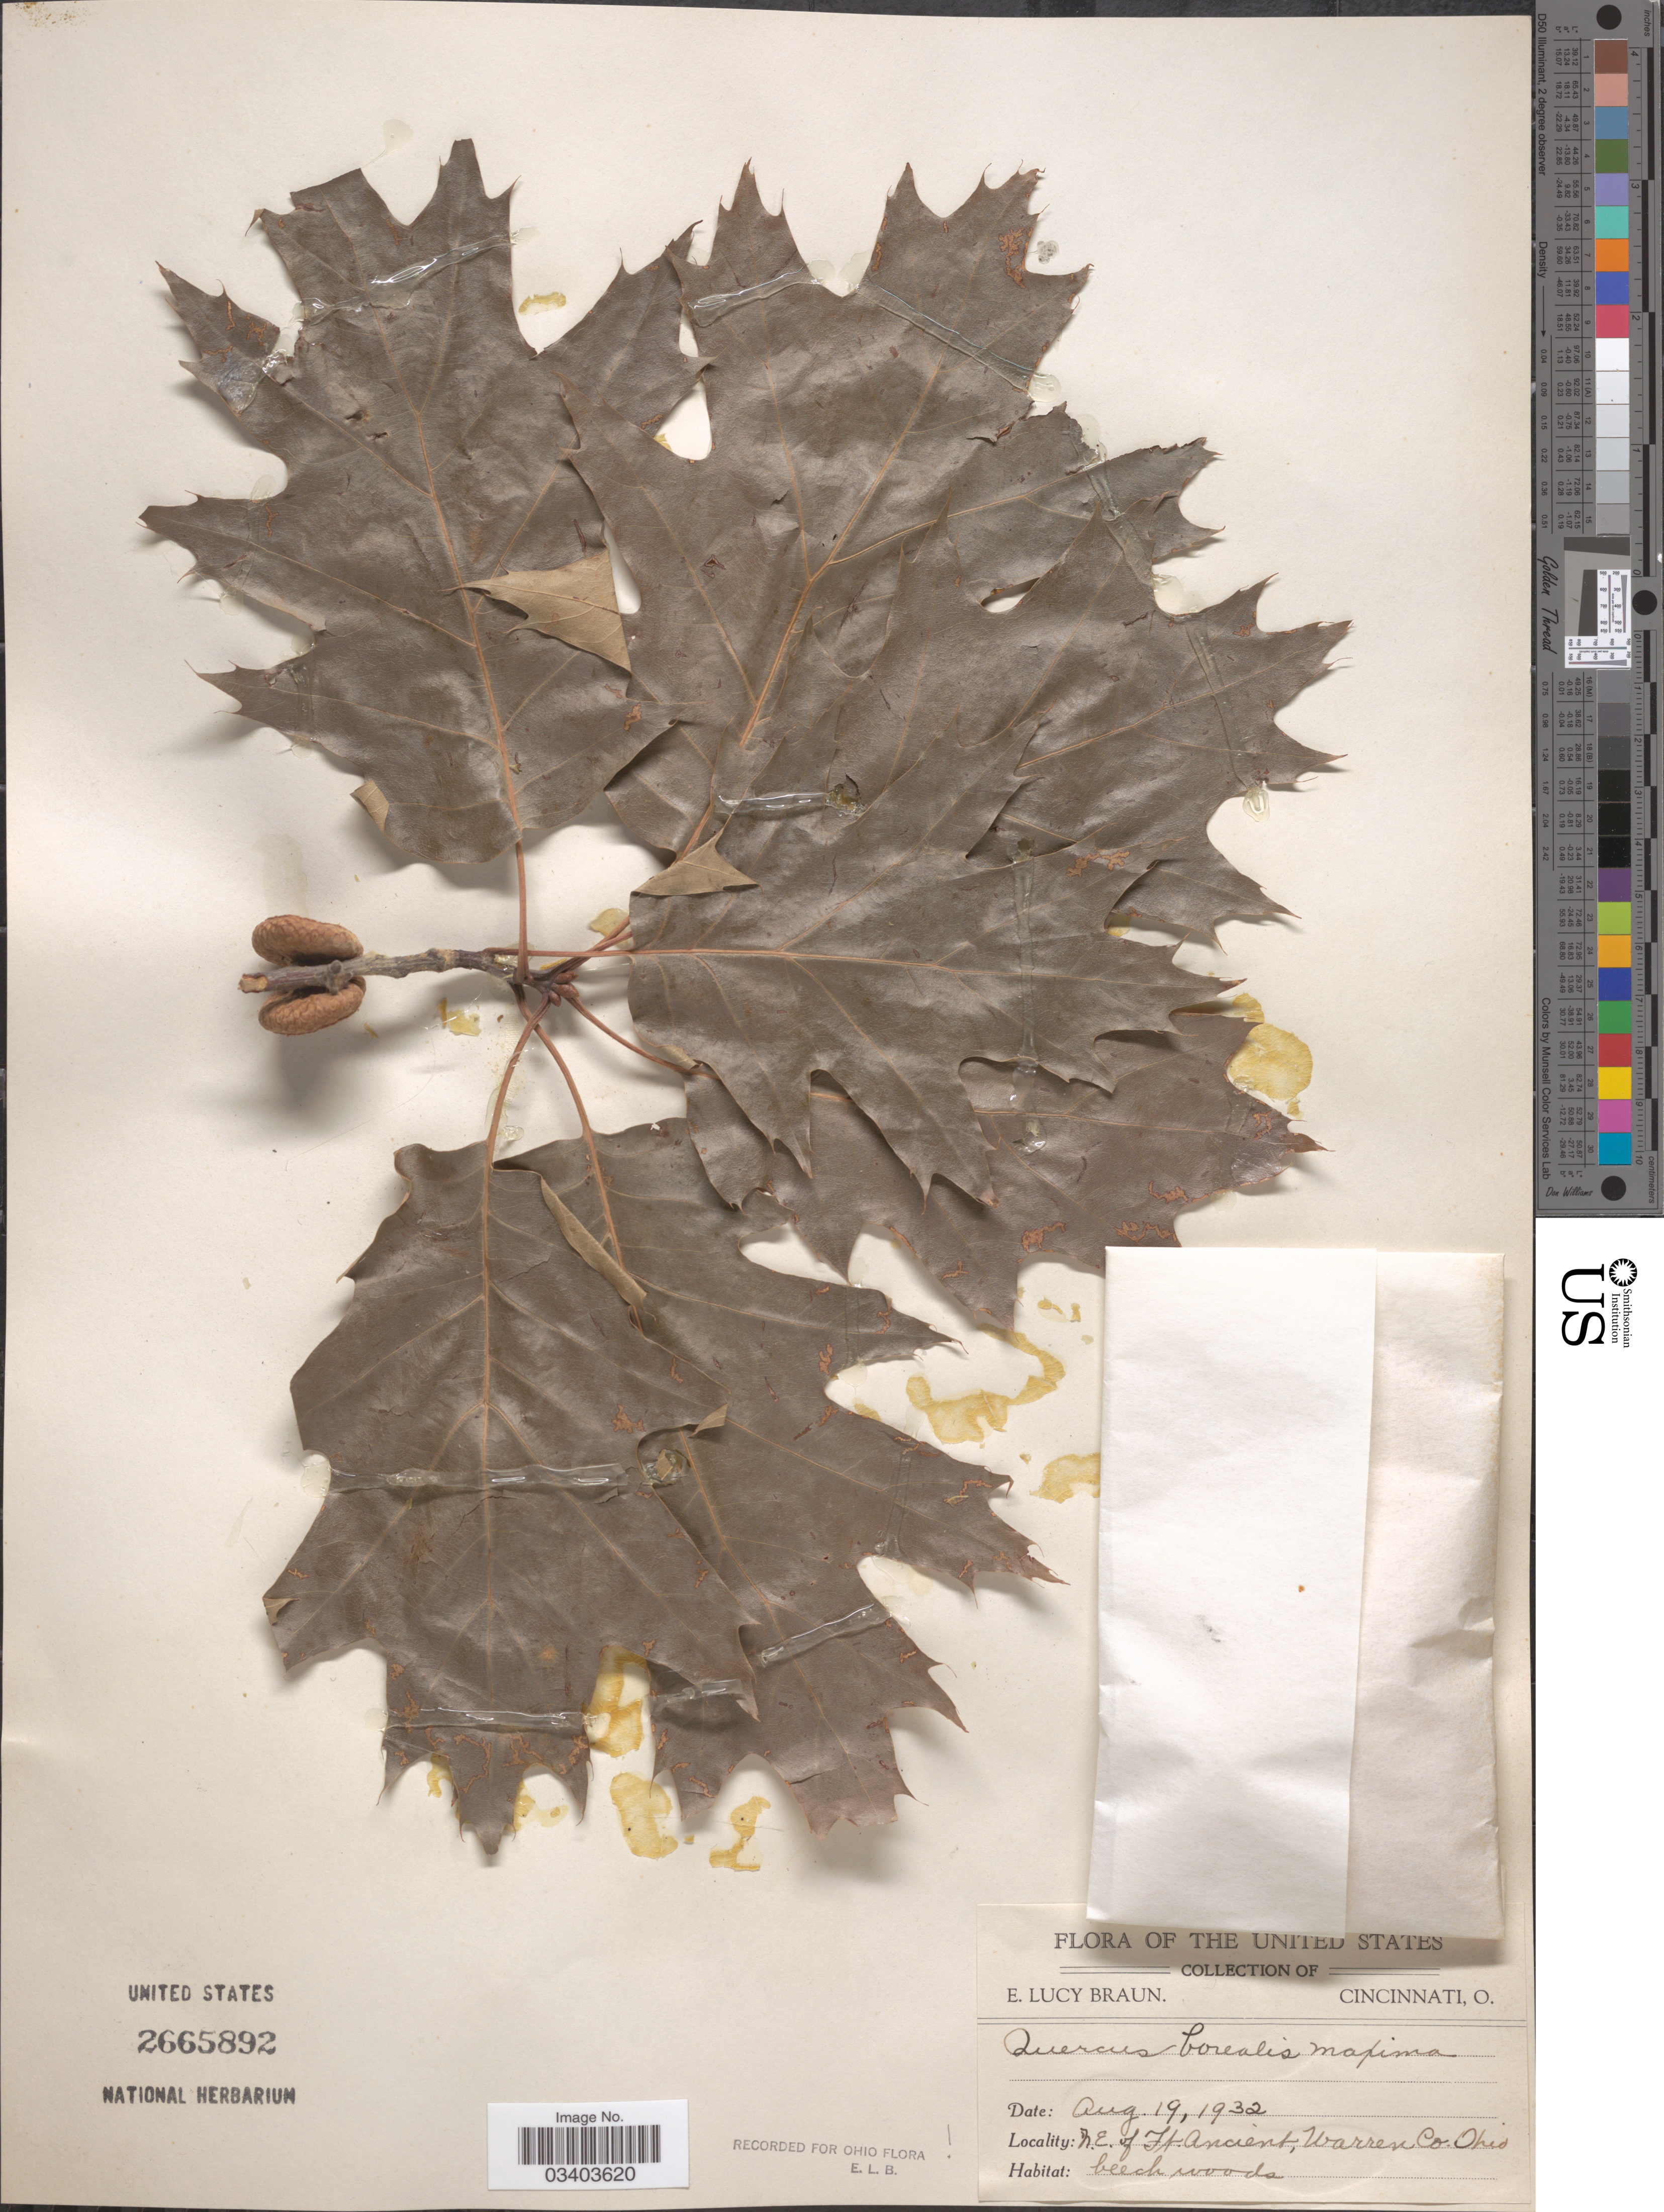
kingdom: Plantae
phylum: Tracheophyta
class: Magnoliopsida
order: Fagales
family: Fagaceae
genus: Quercus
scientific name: Quercus borealis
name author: F. Michx.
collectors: E. L. Braun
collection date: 1932-08-19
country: United States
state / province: Ohio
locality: N.E. of Ft. Ancient, Warren Co.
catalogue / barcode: US 2665892